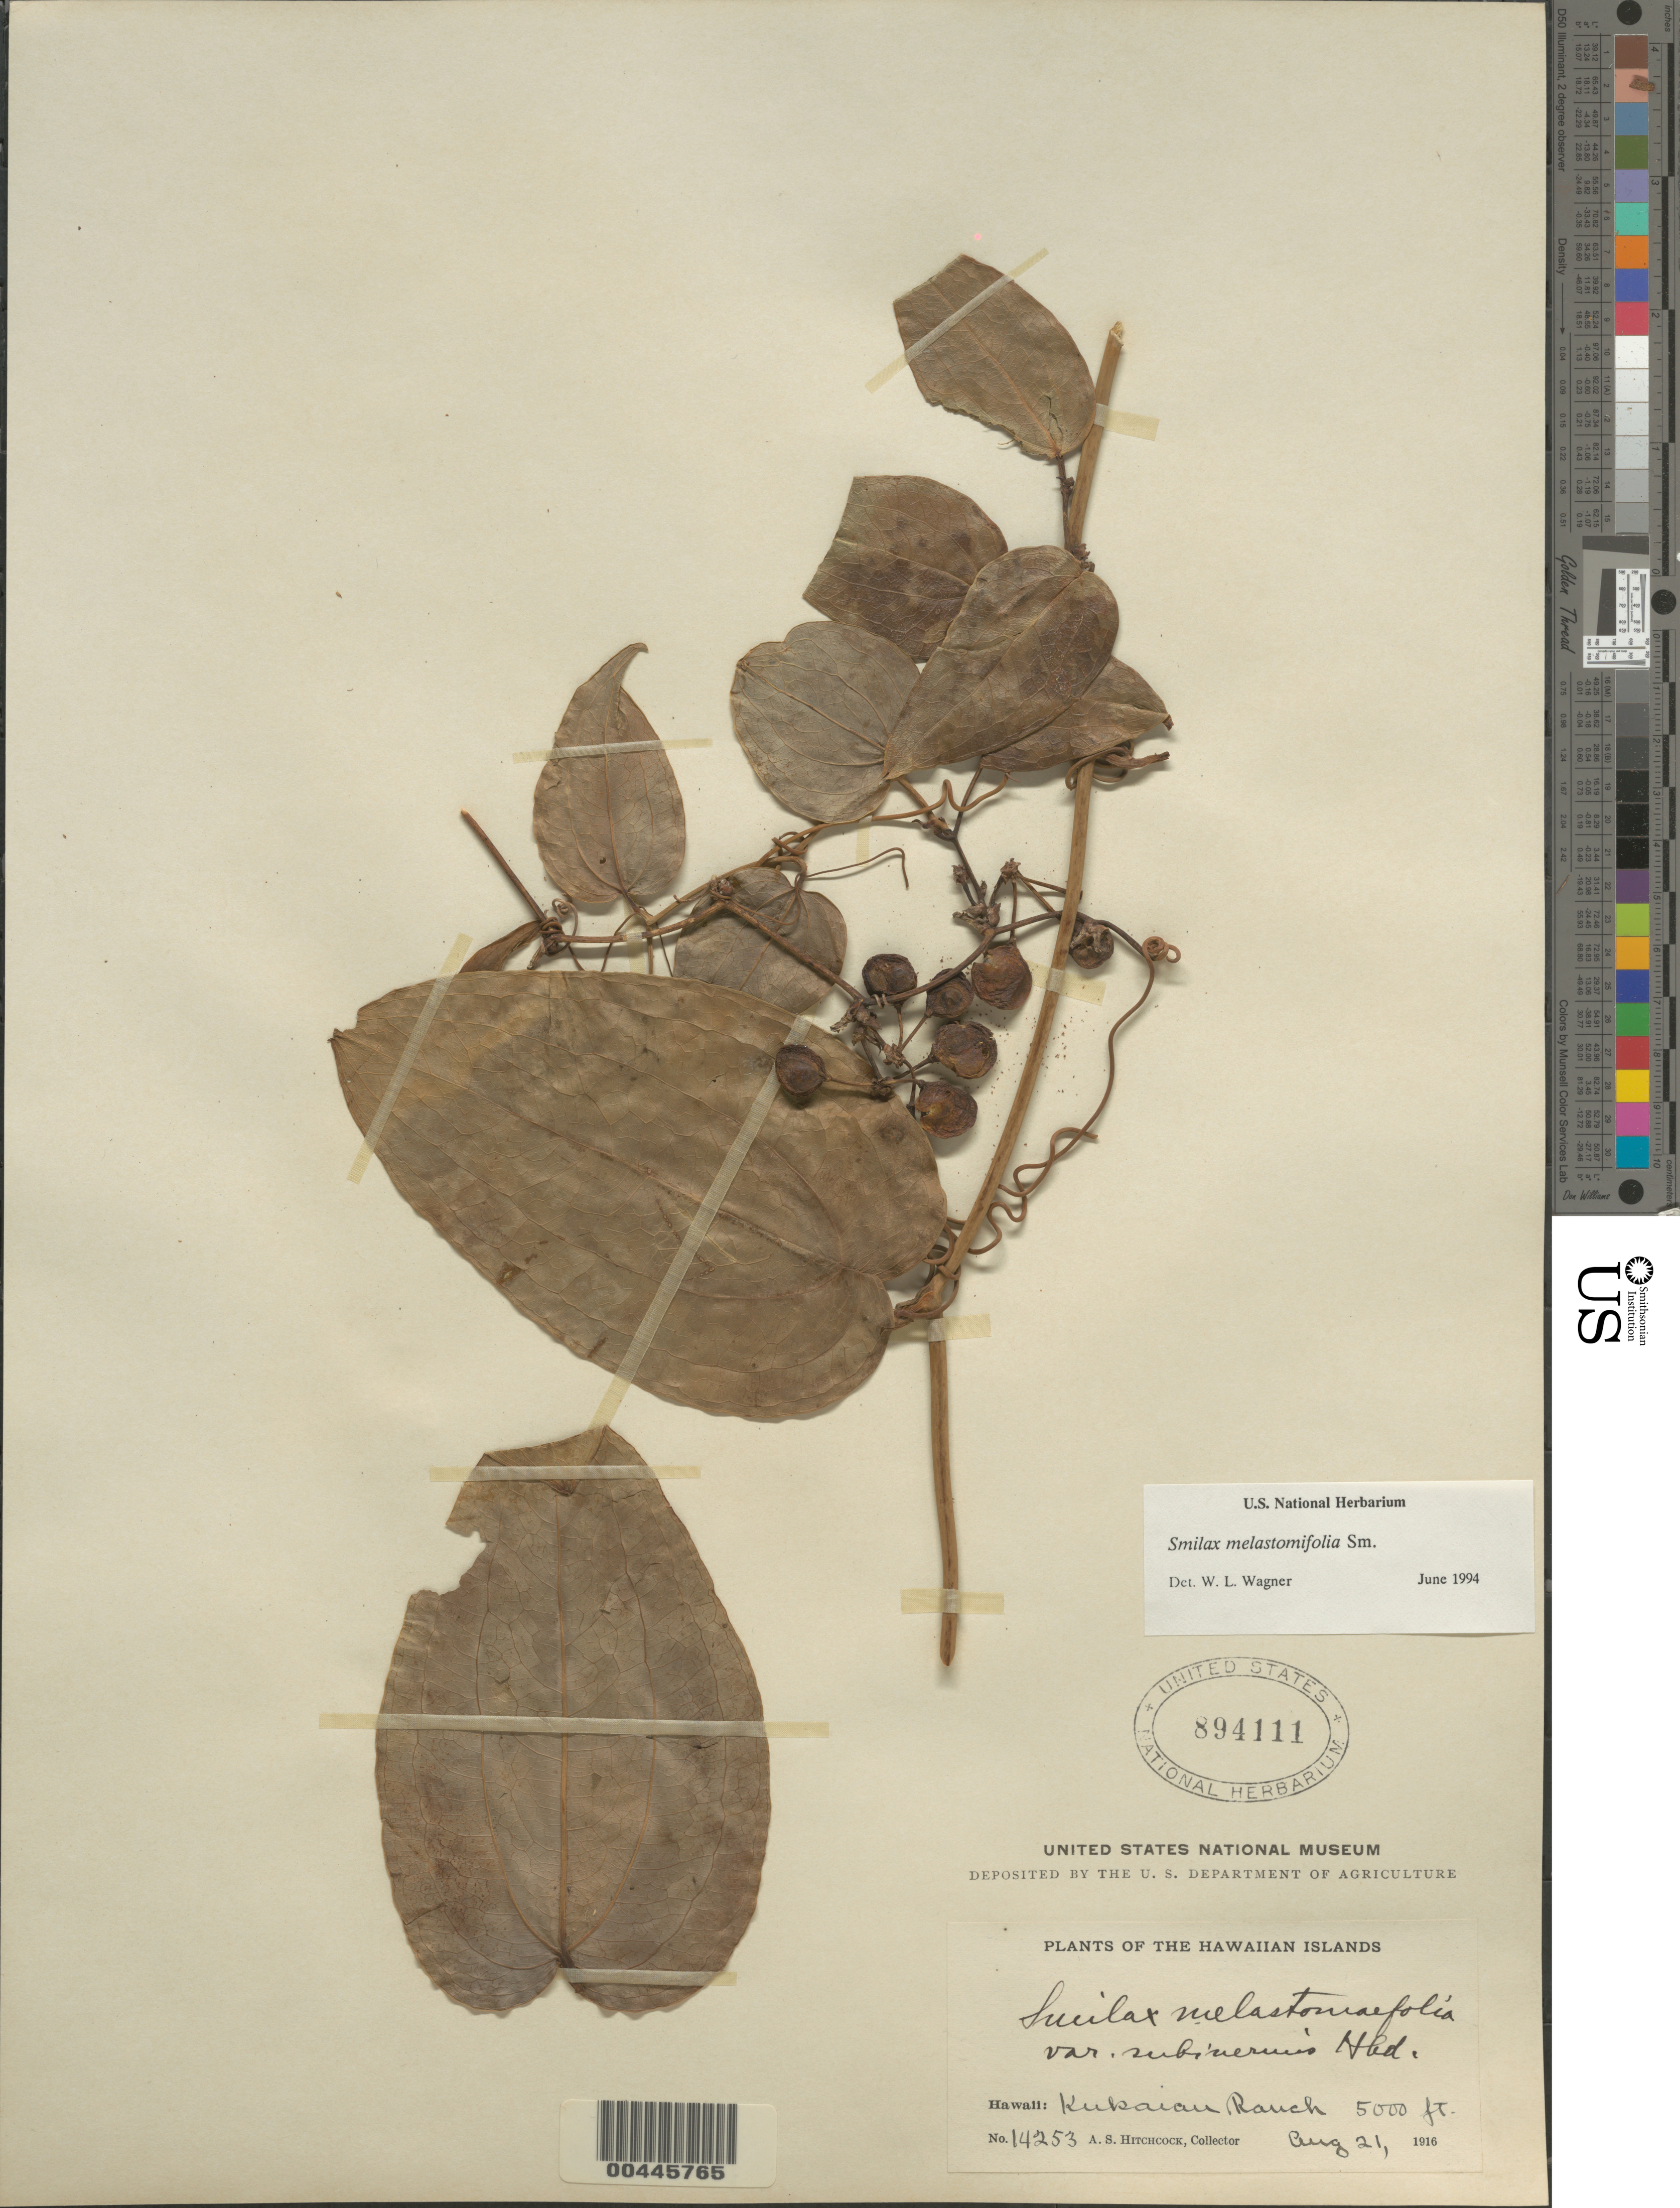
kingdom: Plantae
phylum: Tracheophyta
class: Liliopsida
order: Liliales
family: Smilacaceae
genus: Smilax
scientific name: Smilax melastomifolia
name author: Sm.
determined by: Wagner, W. L., (BOT), Smithsonian Institution - National Museum of Natural History (UNITED STATES)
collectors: A. S. Hitchcock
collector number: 14253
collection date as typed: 21 Aug 1916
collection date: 1916-08-21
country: United States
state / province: Hawaii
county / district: Hawaii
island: Hawaii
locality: Kukaiau Ranch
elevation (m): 1524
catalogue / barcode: US 894111